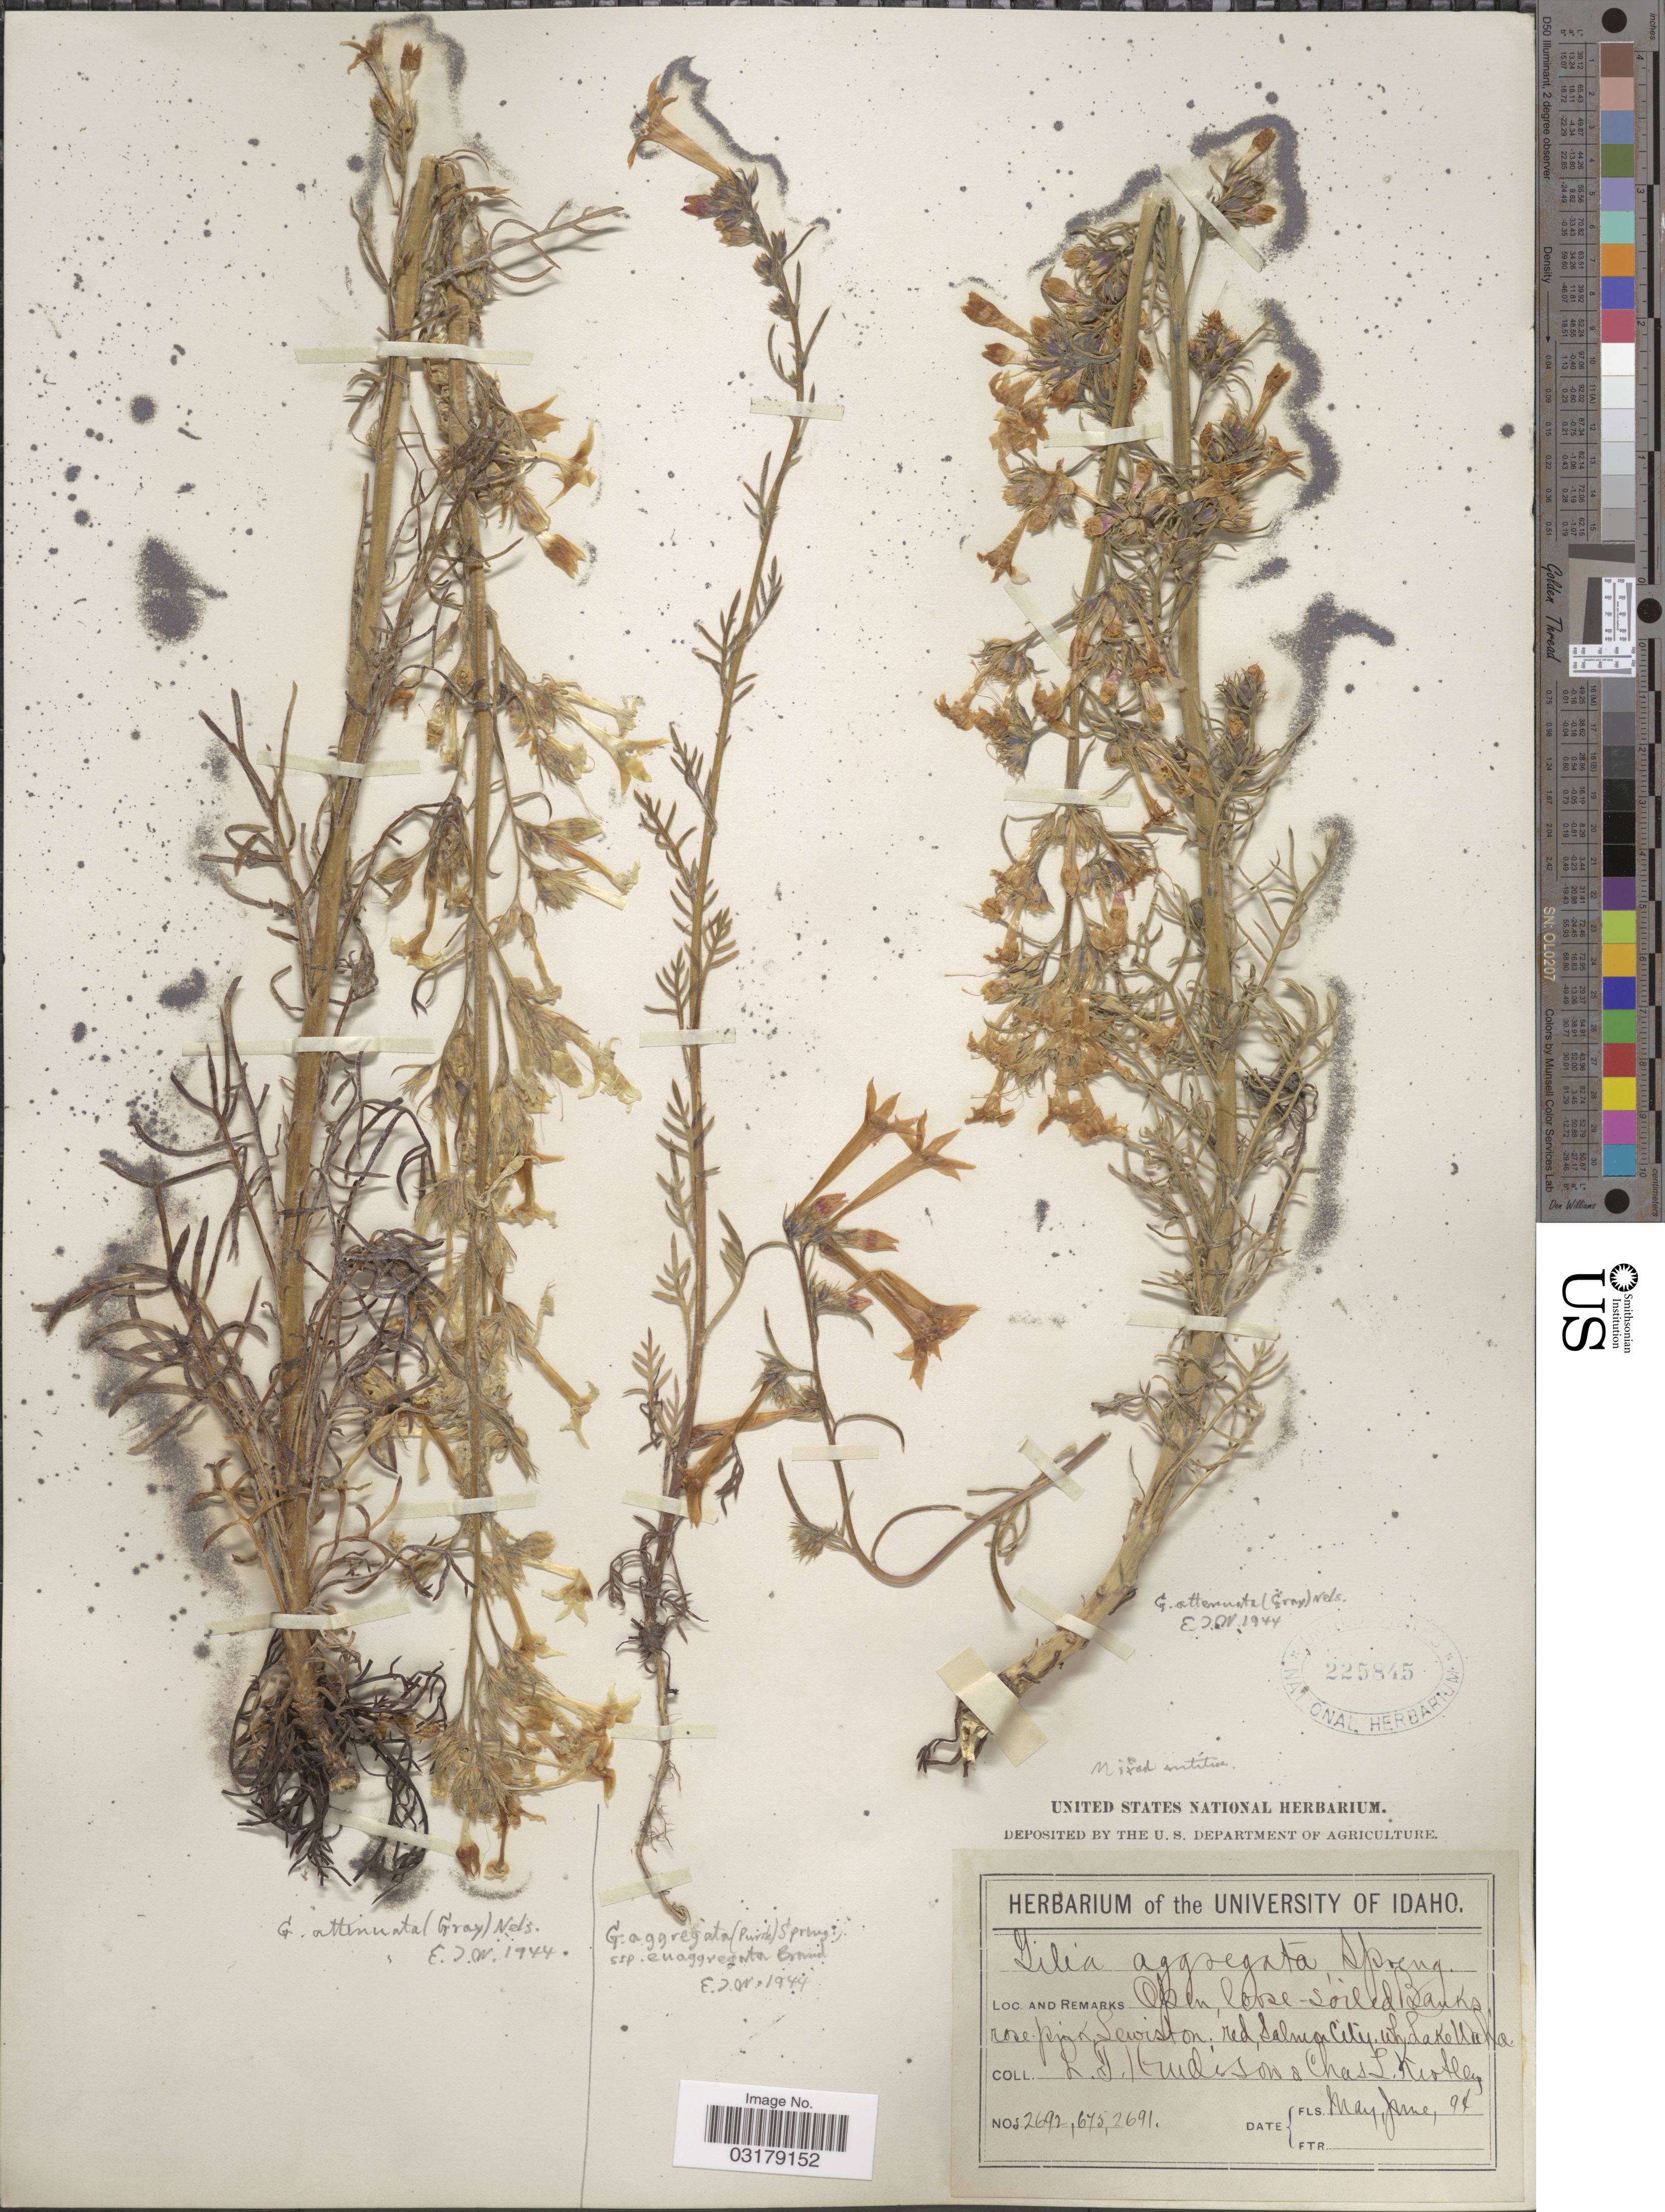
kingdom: Plantae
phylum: Tracheophyta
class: Magnoliopsida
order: Ericales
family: Polemoniaceae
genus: Ipomopsis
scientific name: Ipomopsis aggregata subsp. attenuata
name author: (A. Gray) V.E. Grant & A.D. Grant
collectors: L. Henderson & C. Kishley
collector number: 2692/675/2691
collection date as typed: Transcribed d/m/y: /5/94 to /6/94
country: United States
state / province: Idaho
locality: Lewiston; Salmon City; Lake Waha.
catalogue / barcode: US 225845